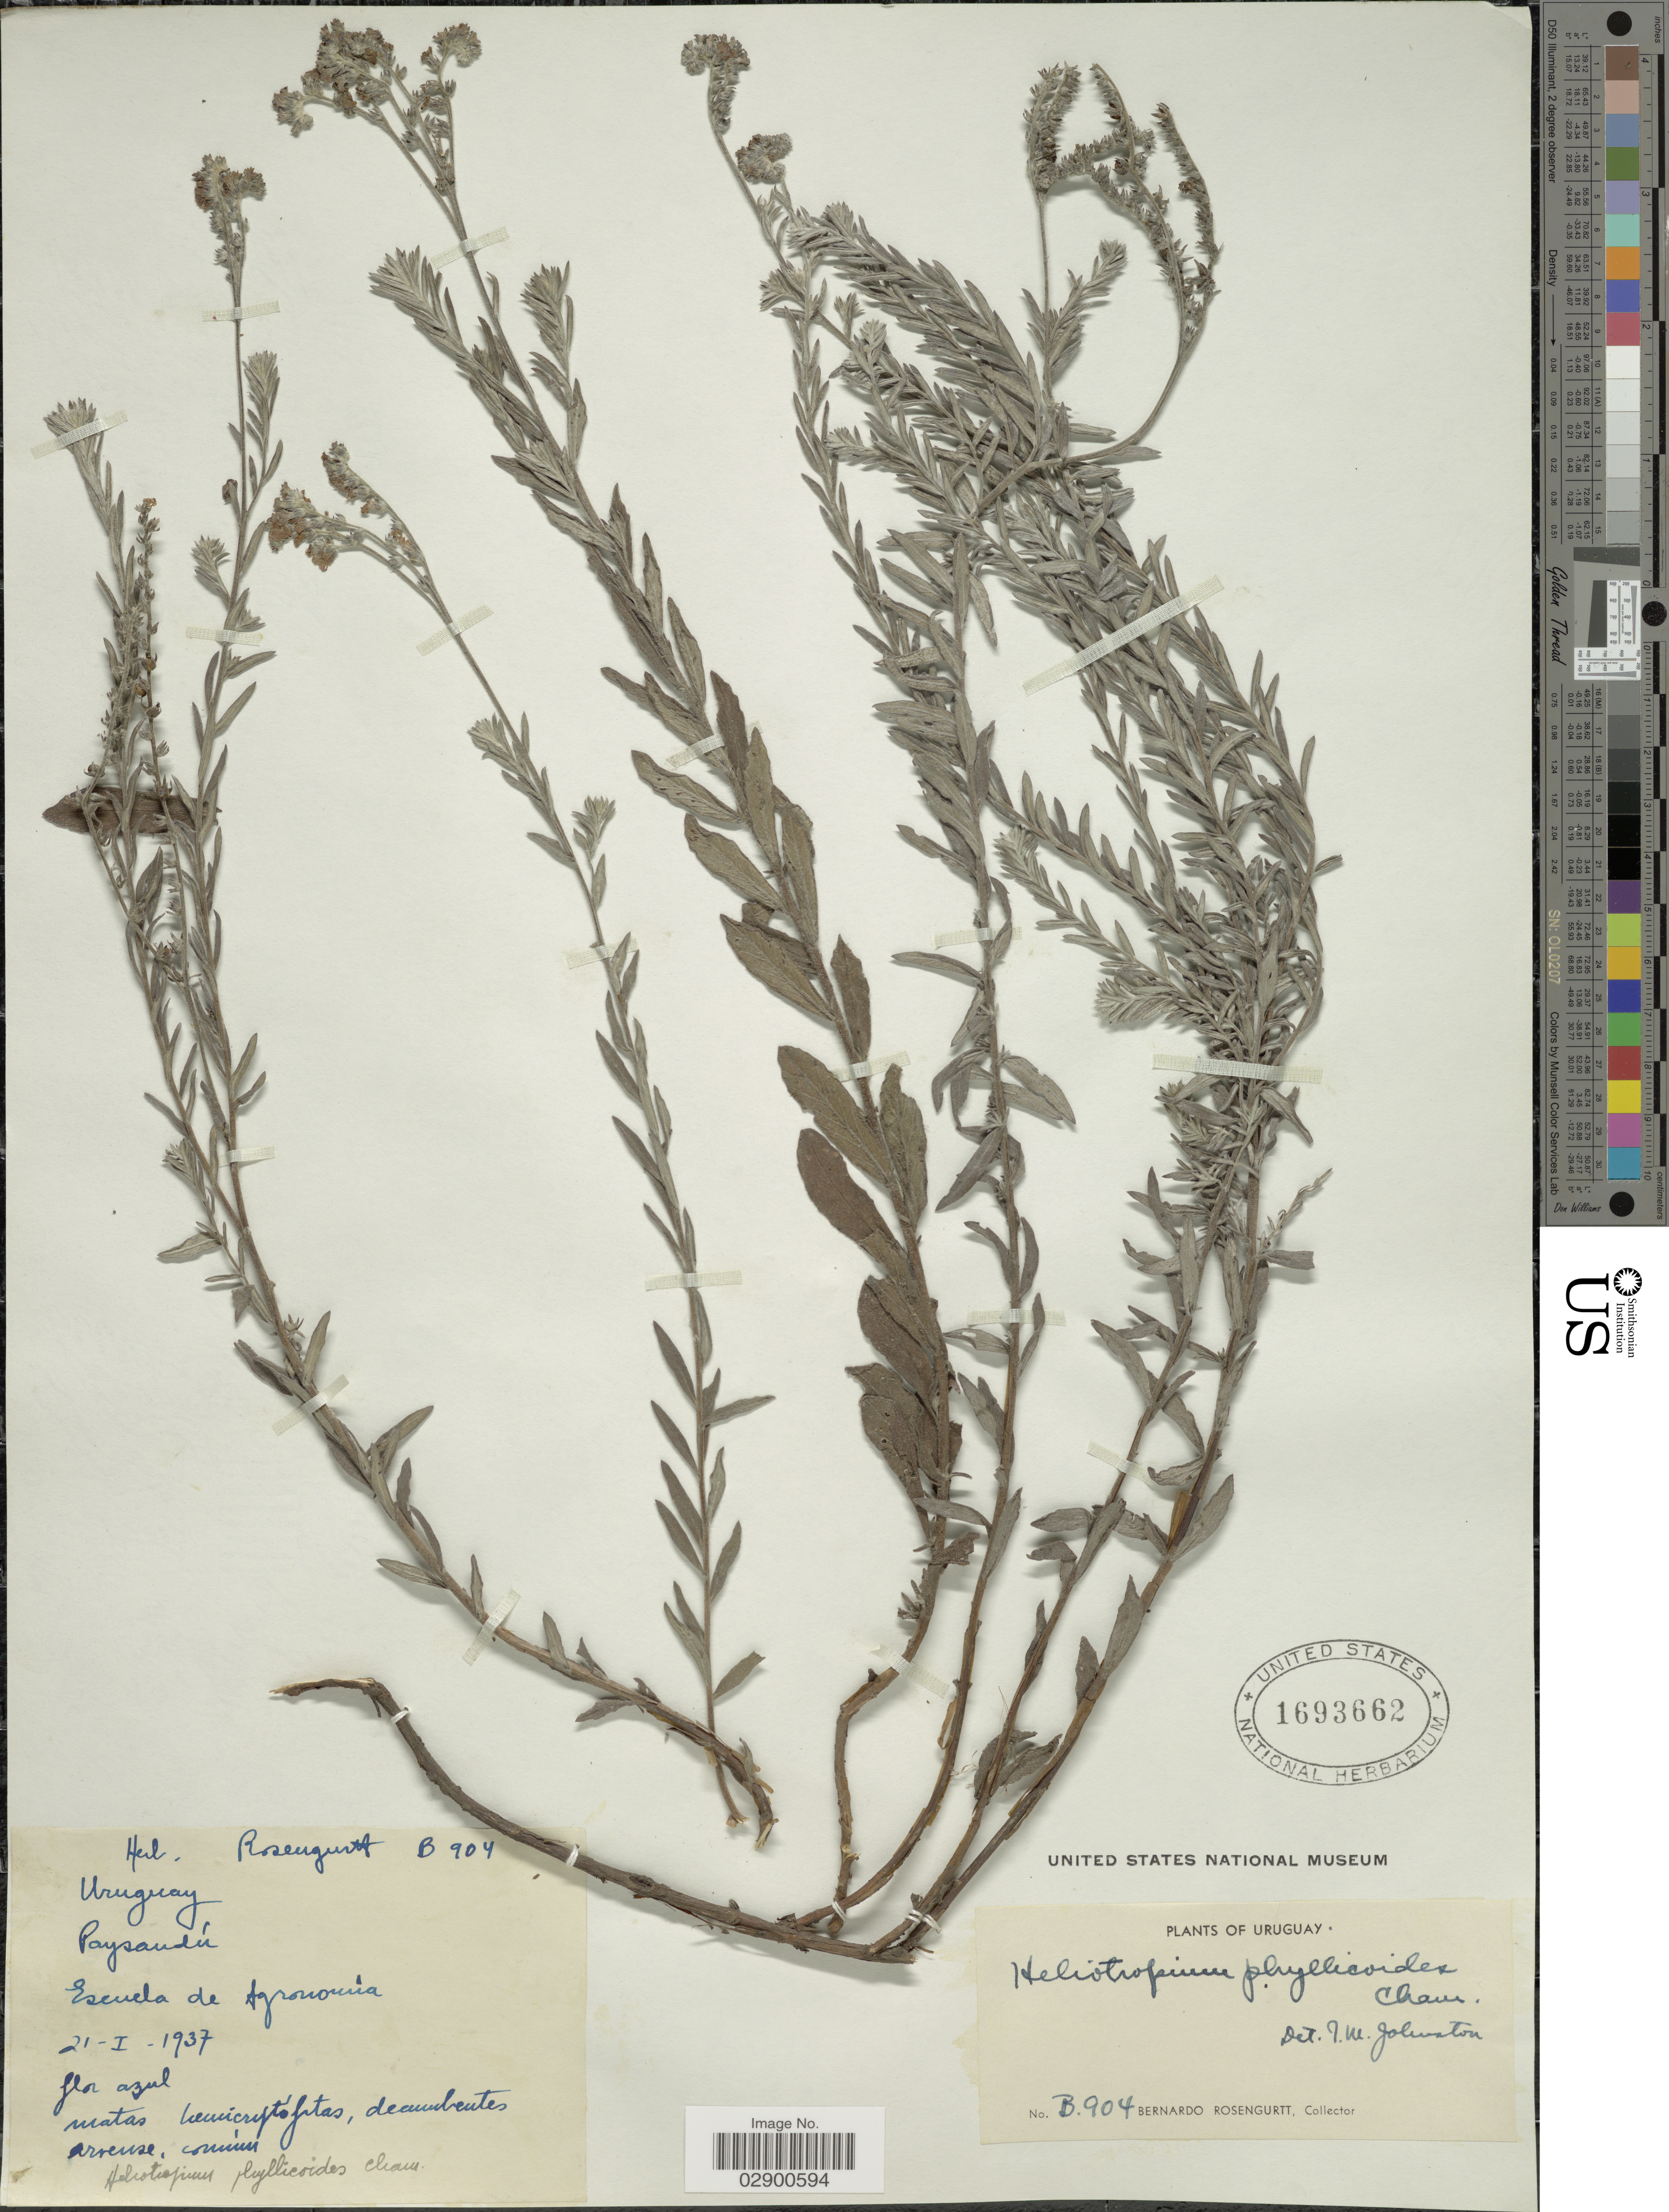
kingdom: Plantae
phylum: Tracheophyta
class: Magnoliopsida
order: Boraginales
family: Heliotropiaceae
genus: Heliotropium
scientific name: Heliotropium phylicoides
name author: Cham.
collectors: B. Rosengurtt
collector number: B904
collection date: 1937-01-21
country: Uruguay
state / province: Paysandu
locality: Escuale de Agronomía.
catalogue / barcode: US 1693662